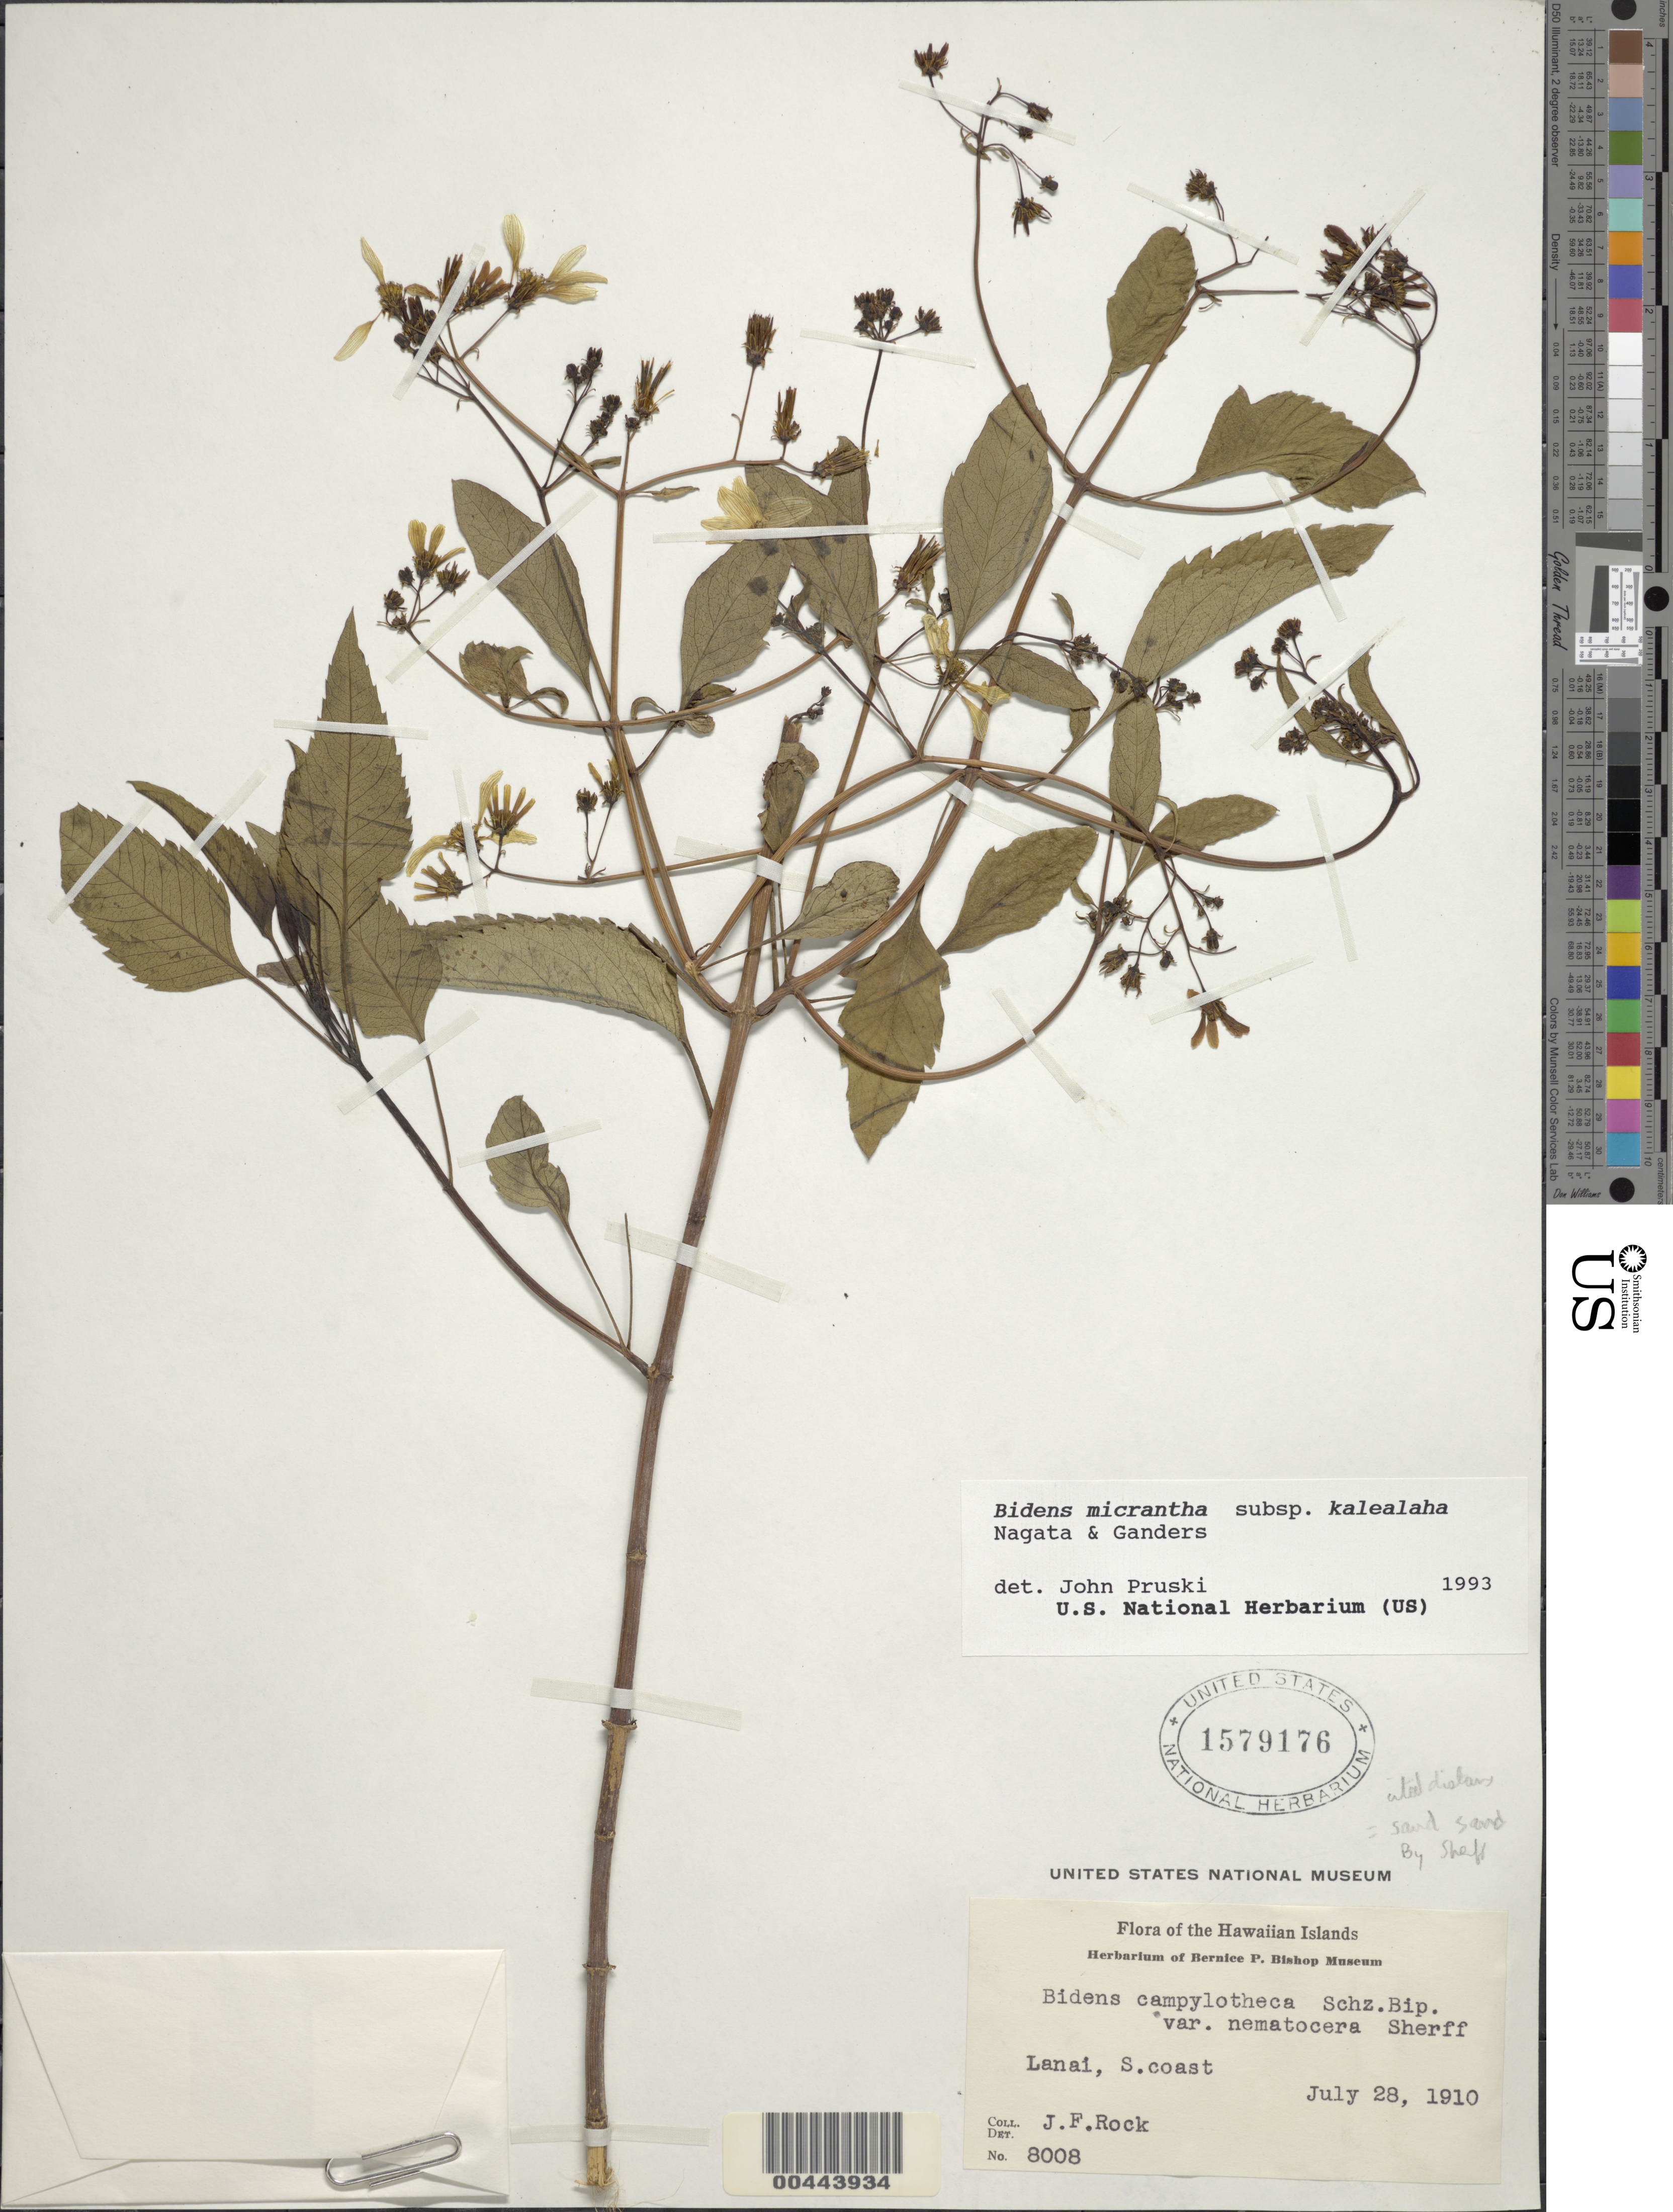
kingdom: Plantae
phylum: Tracheophyta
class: Magnoliopsida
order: Asterales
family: Asteraceae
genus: Bidens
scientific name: Bidens micrantha subsp. kalealaha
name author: Nagata & Ganders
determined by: Pruski, J. F.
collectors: J. F. Rock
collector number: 8008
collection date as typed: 28 Jul 1910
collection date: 1910-07-28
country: United States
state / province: Hawaii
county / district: Maui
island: Lana'i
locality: S coast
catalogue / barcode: US 1579176